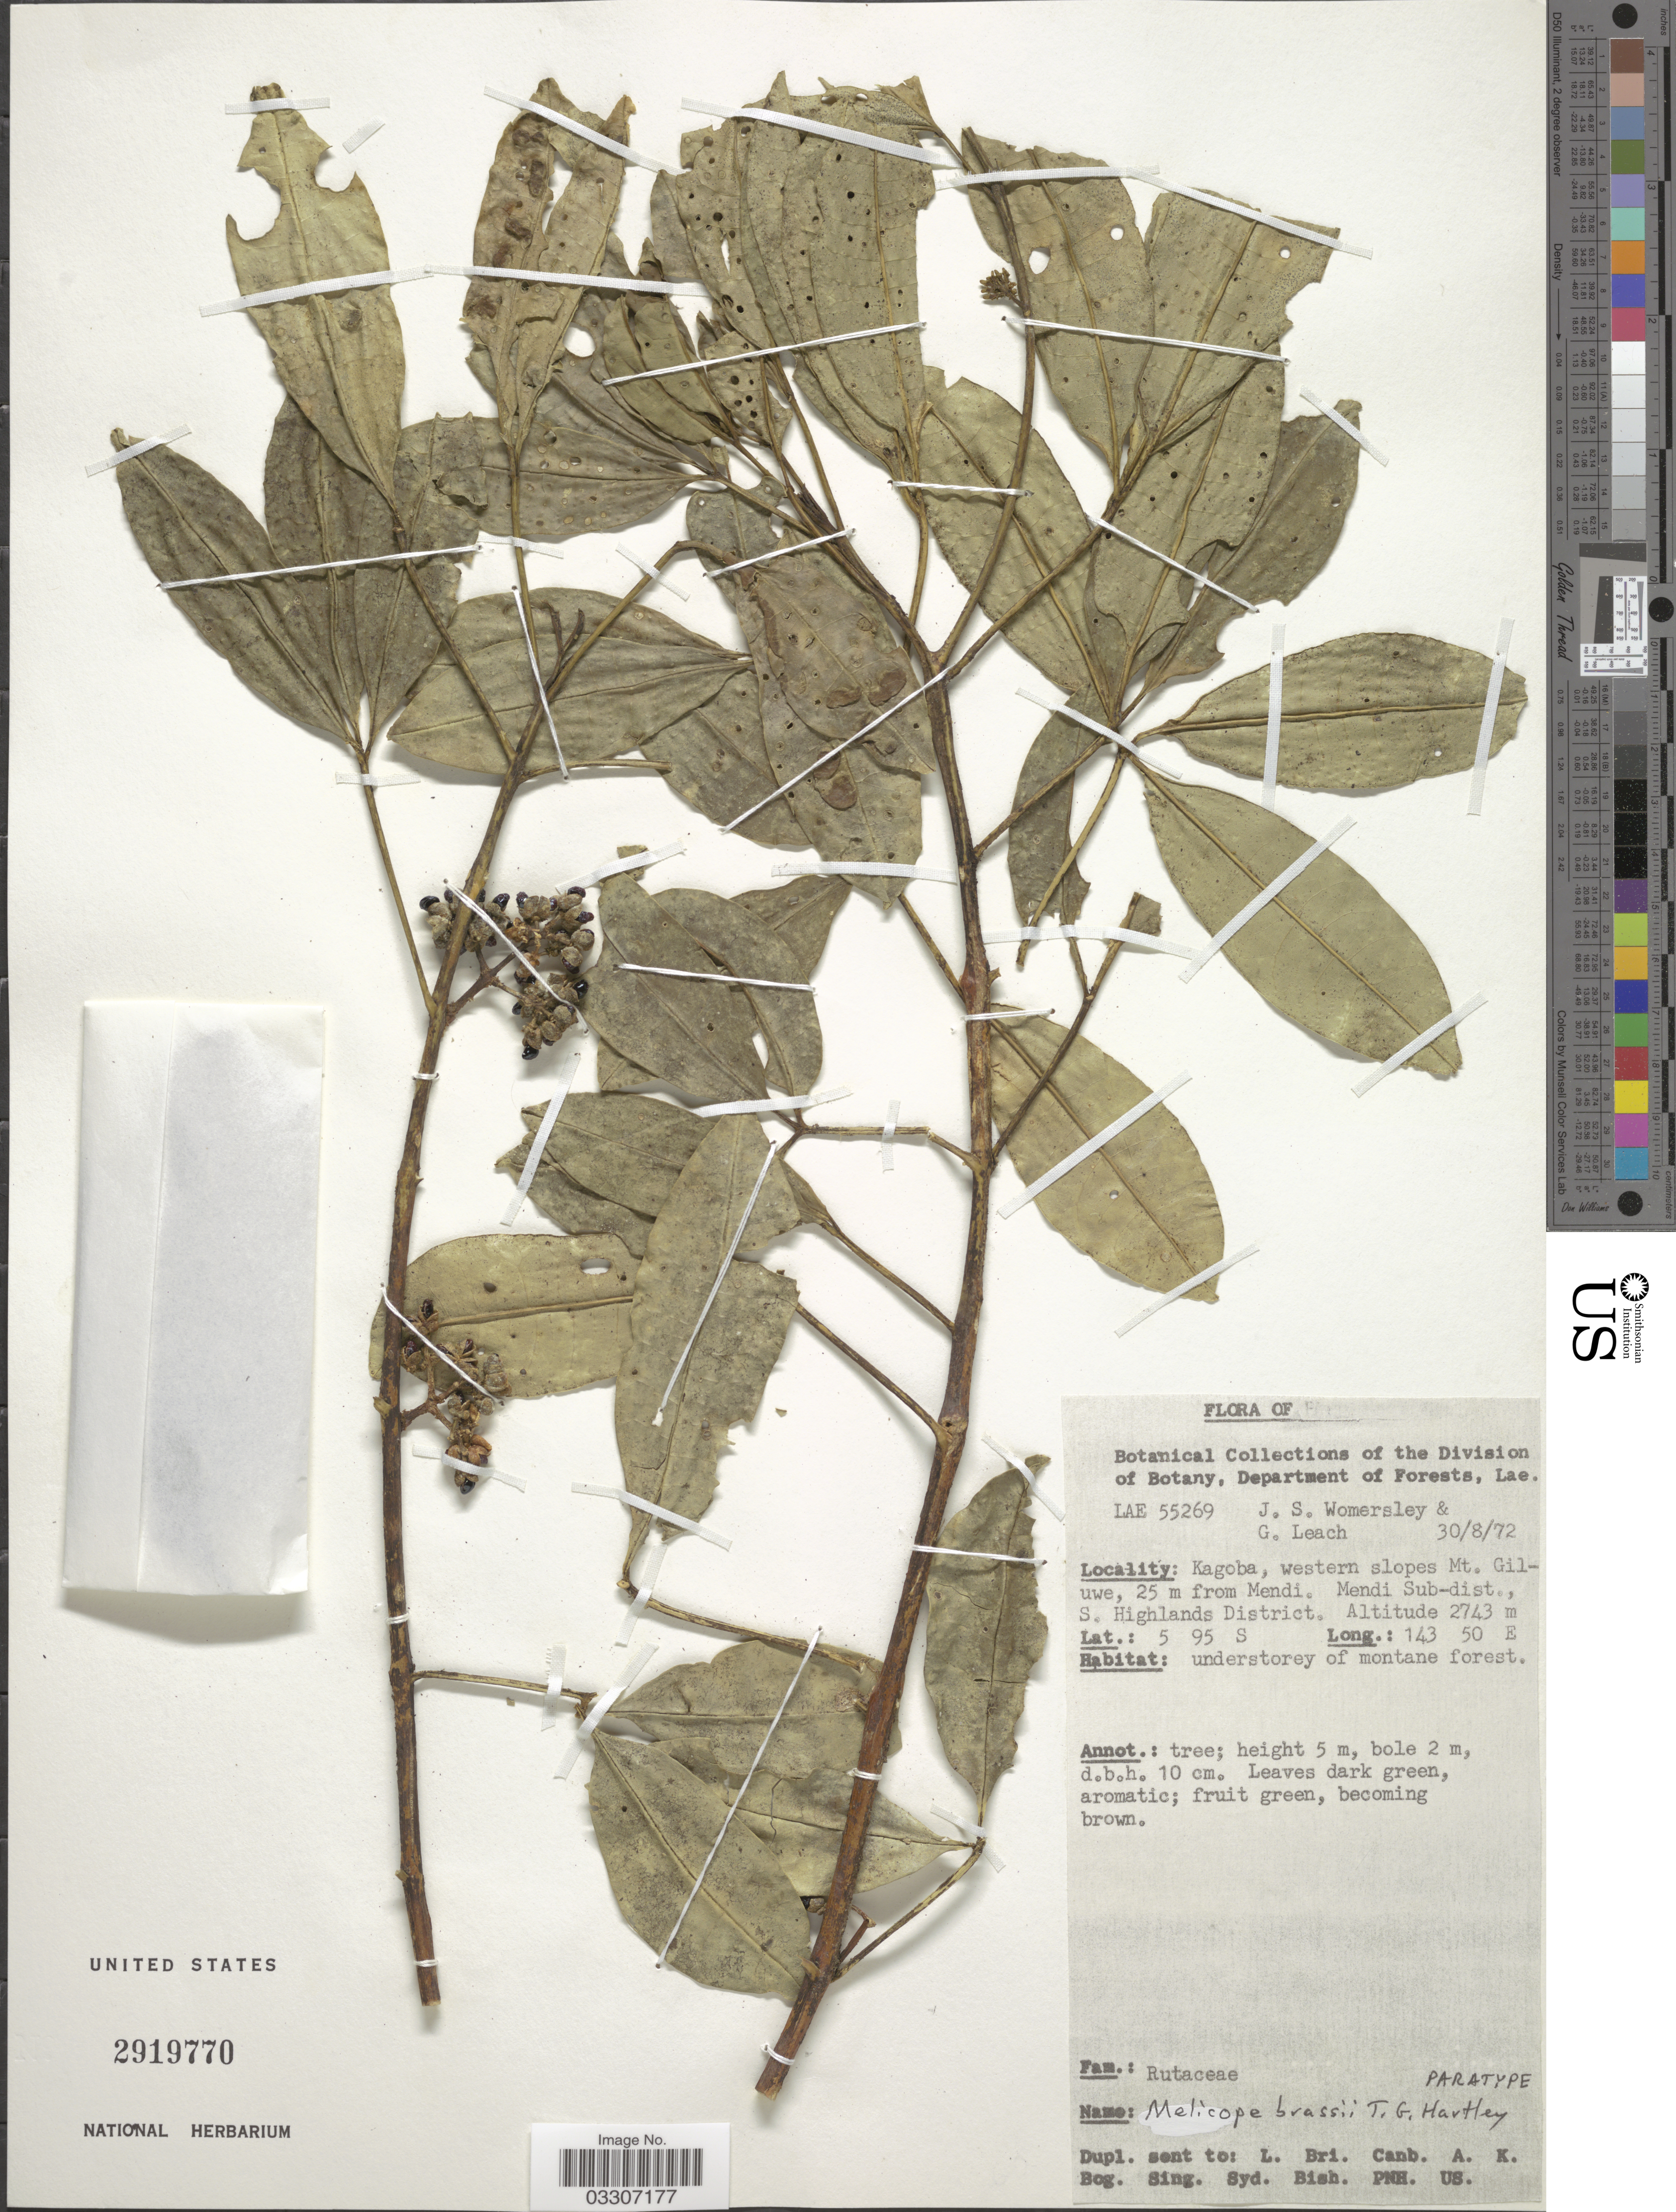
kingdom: Plantae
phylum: Tracheophyta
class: Magnoliopsida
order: Sapindales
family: Rutaceae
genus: Melicope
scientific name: Melicope brassii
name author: T.G. Hartley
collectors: J. S. Womersley & G. Leach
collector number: LAE 55269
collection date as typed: Transcribed d/m/y: 30/8/72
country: Papua New Guinea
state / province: Southern Highlands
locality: Kagoba, western slopes of Mt. Giluwe, 25 m from Mendi. Mendi Sub-dist.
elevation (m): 2743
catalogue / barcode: US 2919770